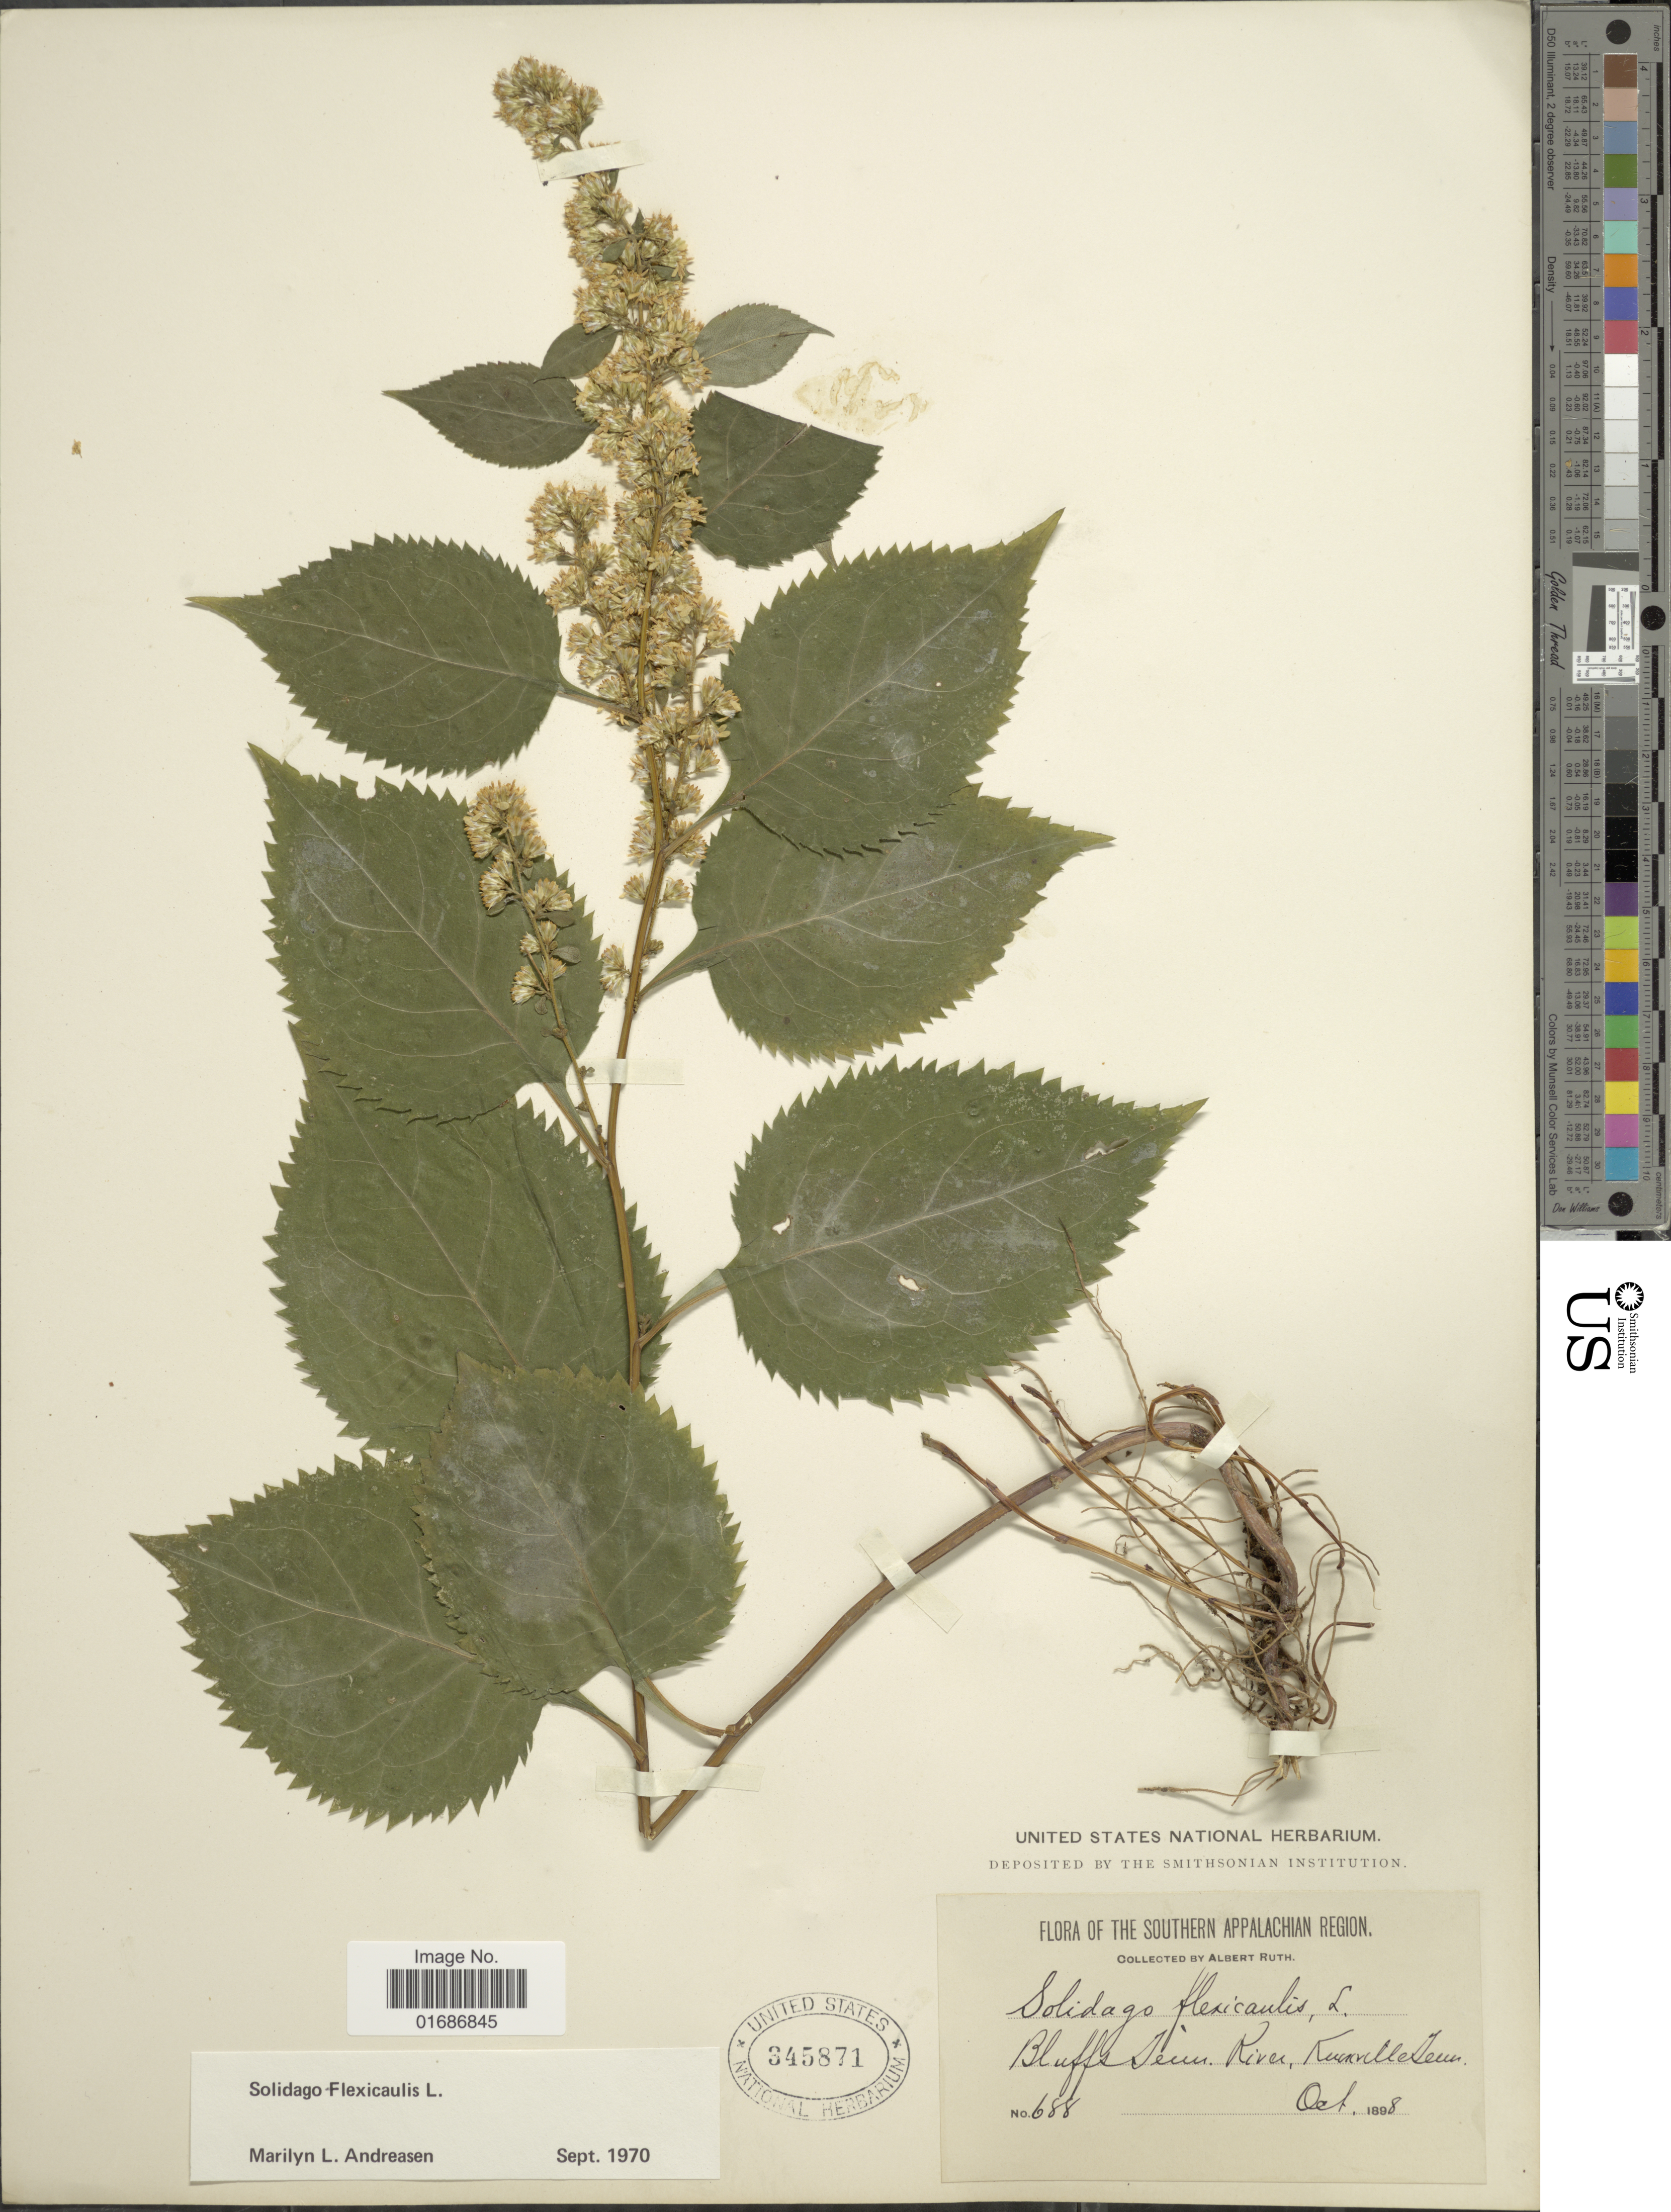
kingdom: Plantae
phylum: Tracheophyta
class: Magnoliopsida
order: Asterales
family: Asteraceae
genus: Solidago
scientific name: Solidago flexicaulis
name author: L.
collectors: A. Ruth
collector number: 688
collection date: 1898-10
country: United States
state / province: Tennessee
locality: Bluffs Tenn. River, Knoxville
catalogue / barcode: US 345871